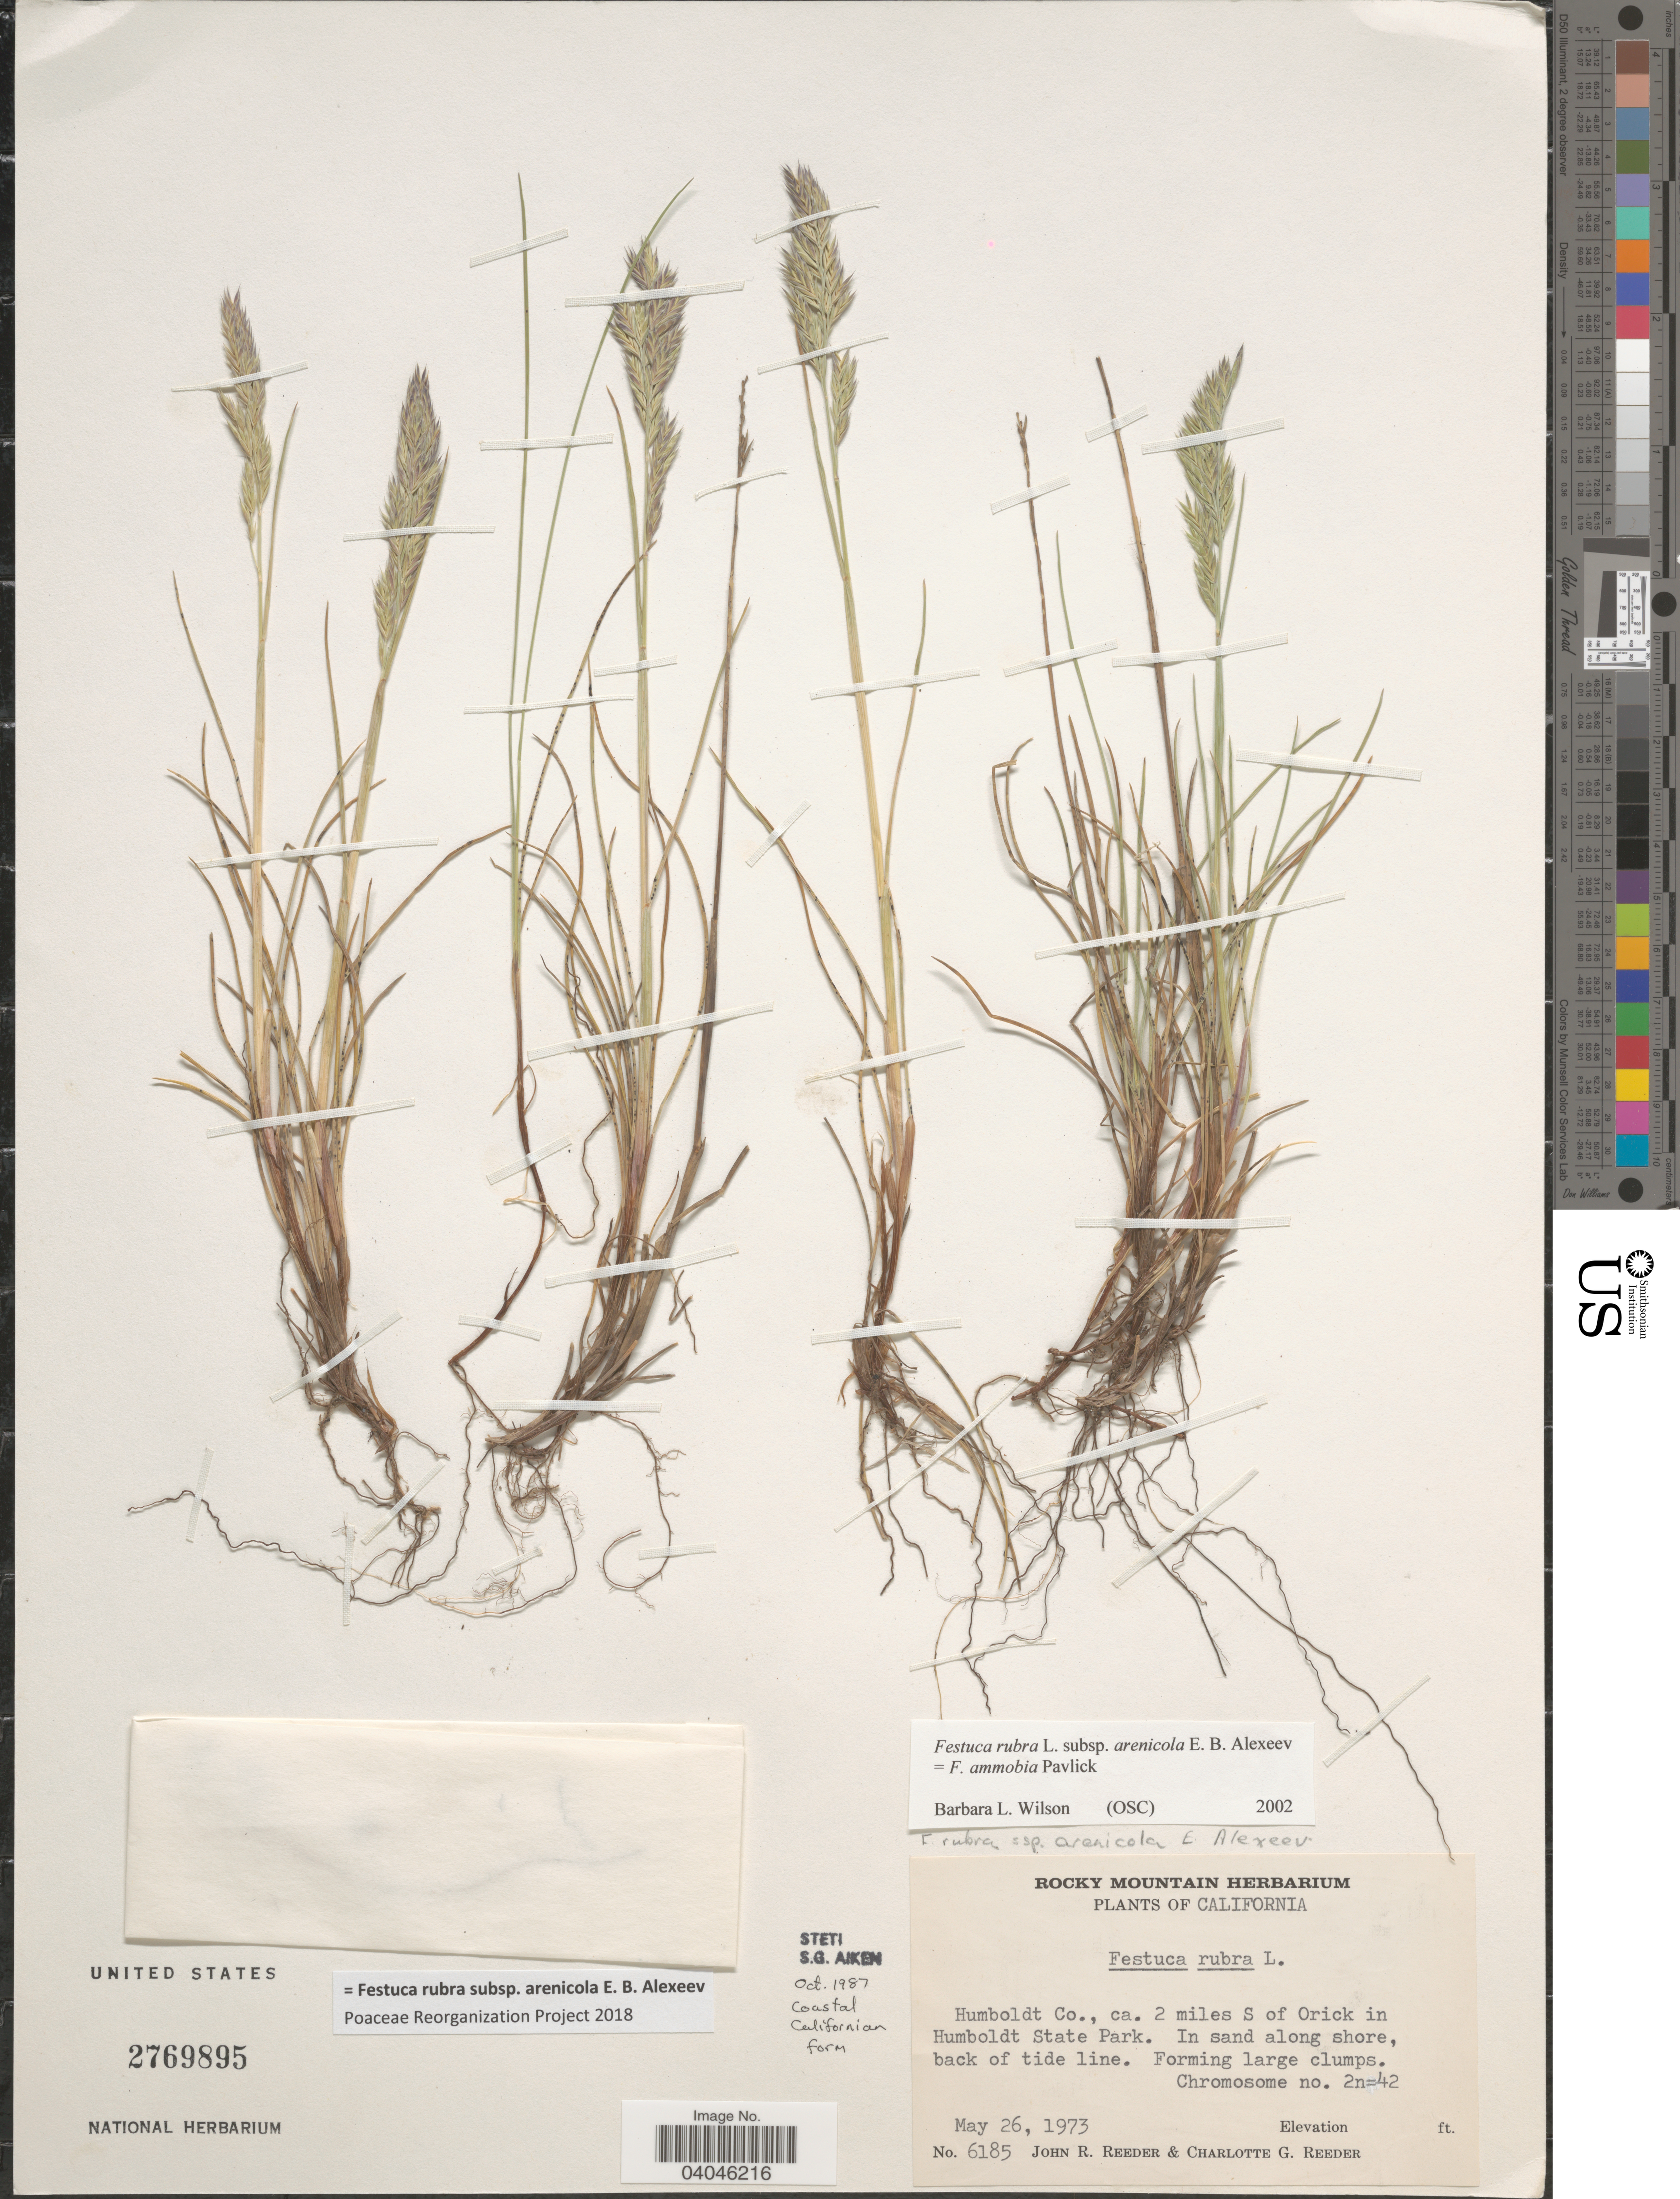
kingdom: Plantae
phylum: Tracheophyta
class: Liliopsida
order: Poales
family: Poaceae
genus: Festuca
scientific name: Festuca rubra subsp. arenicola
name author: E.B. Alexeev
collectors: J. R. Reeder & C. G. Reeder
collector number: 6185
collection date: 1973-05-26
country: United States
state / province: California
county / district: Humboldt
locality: Humboldt Co., ca. 2 miles S of Orick in Humboldt State Park. In sand along shore, back of tide line.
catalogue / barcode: US 2769895